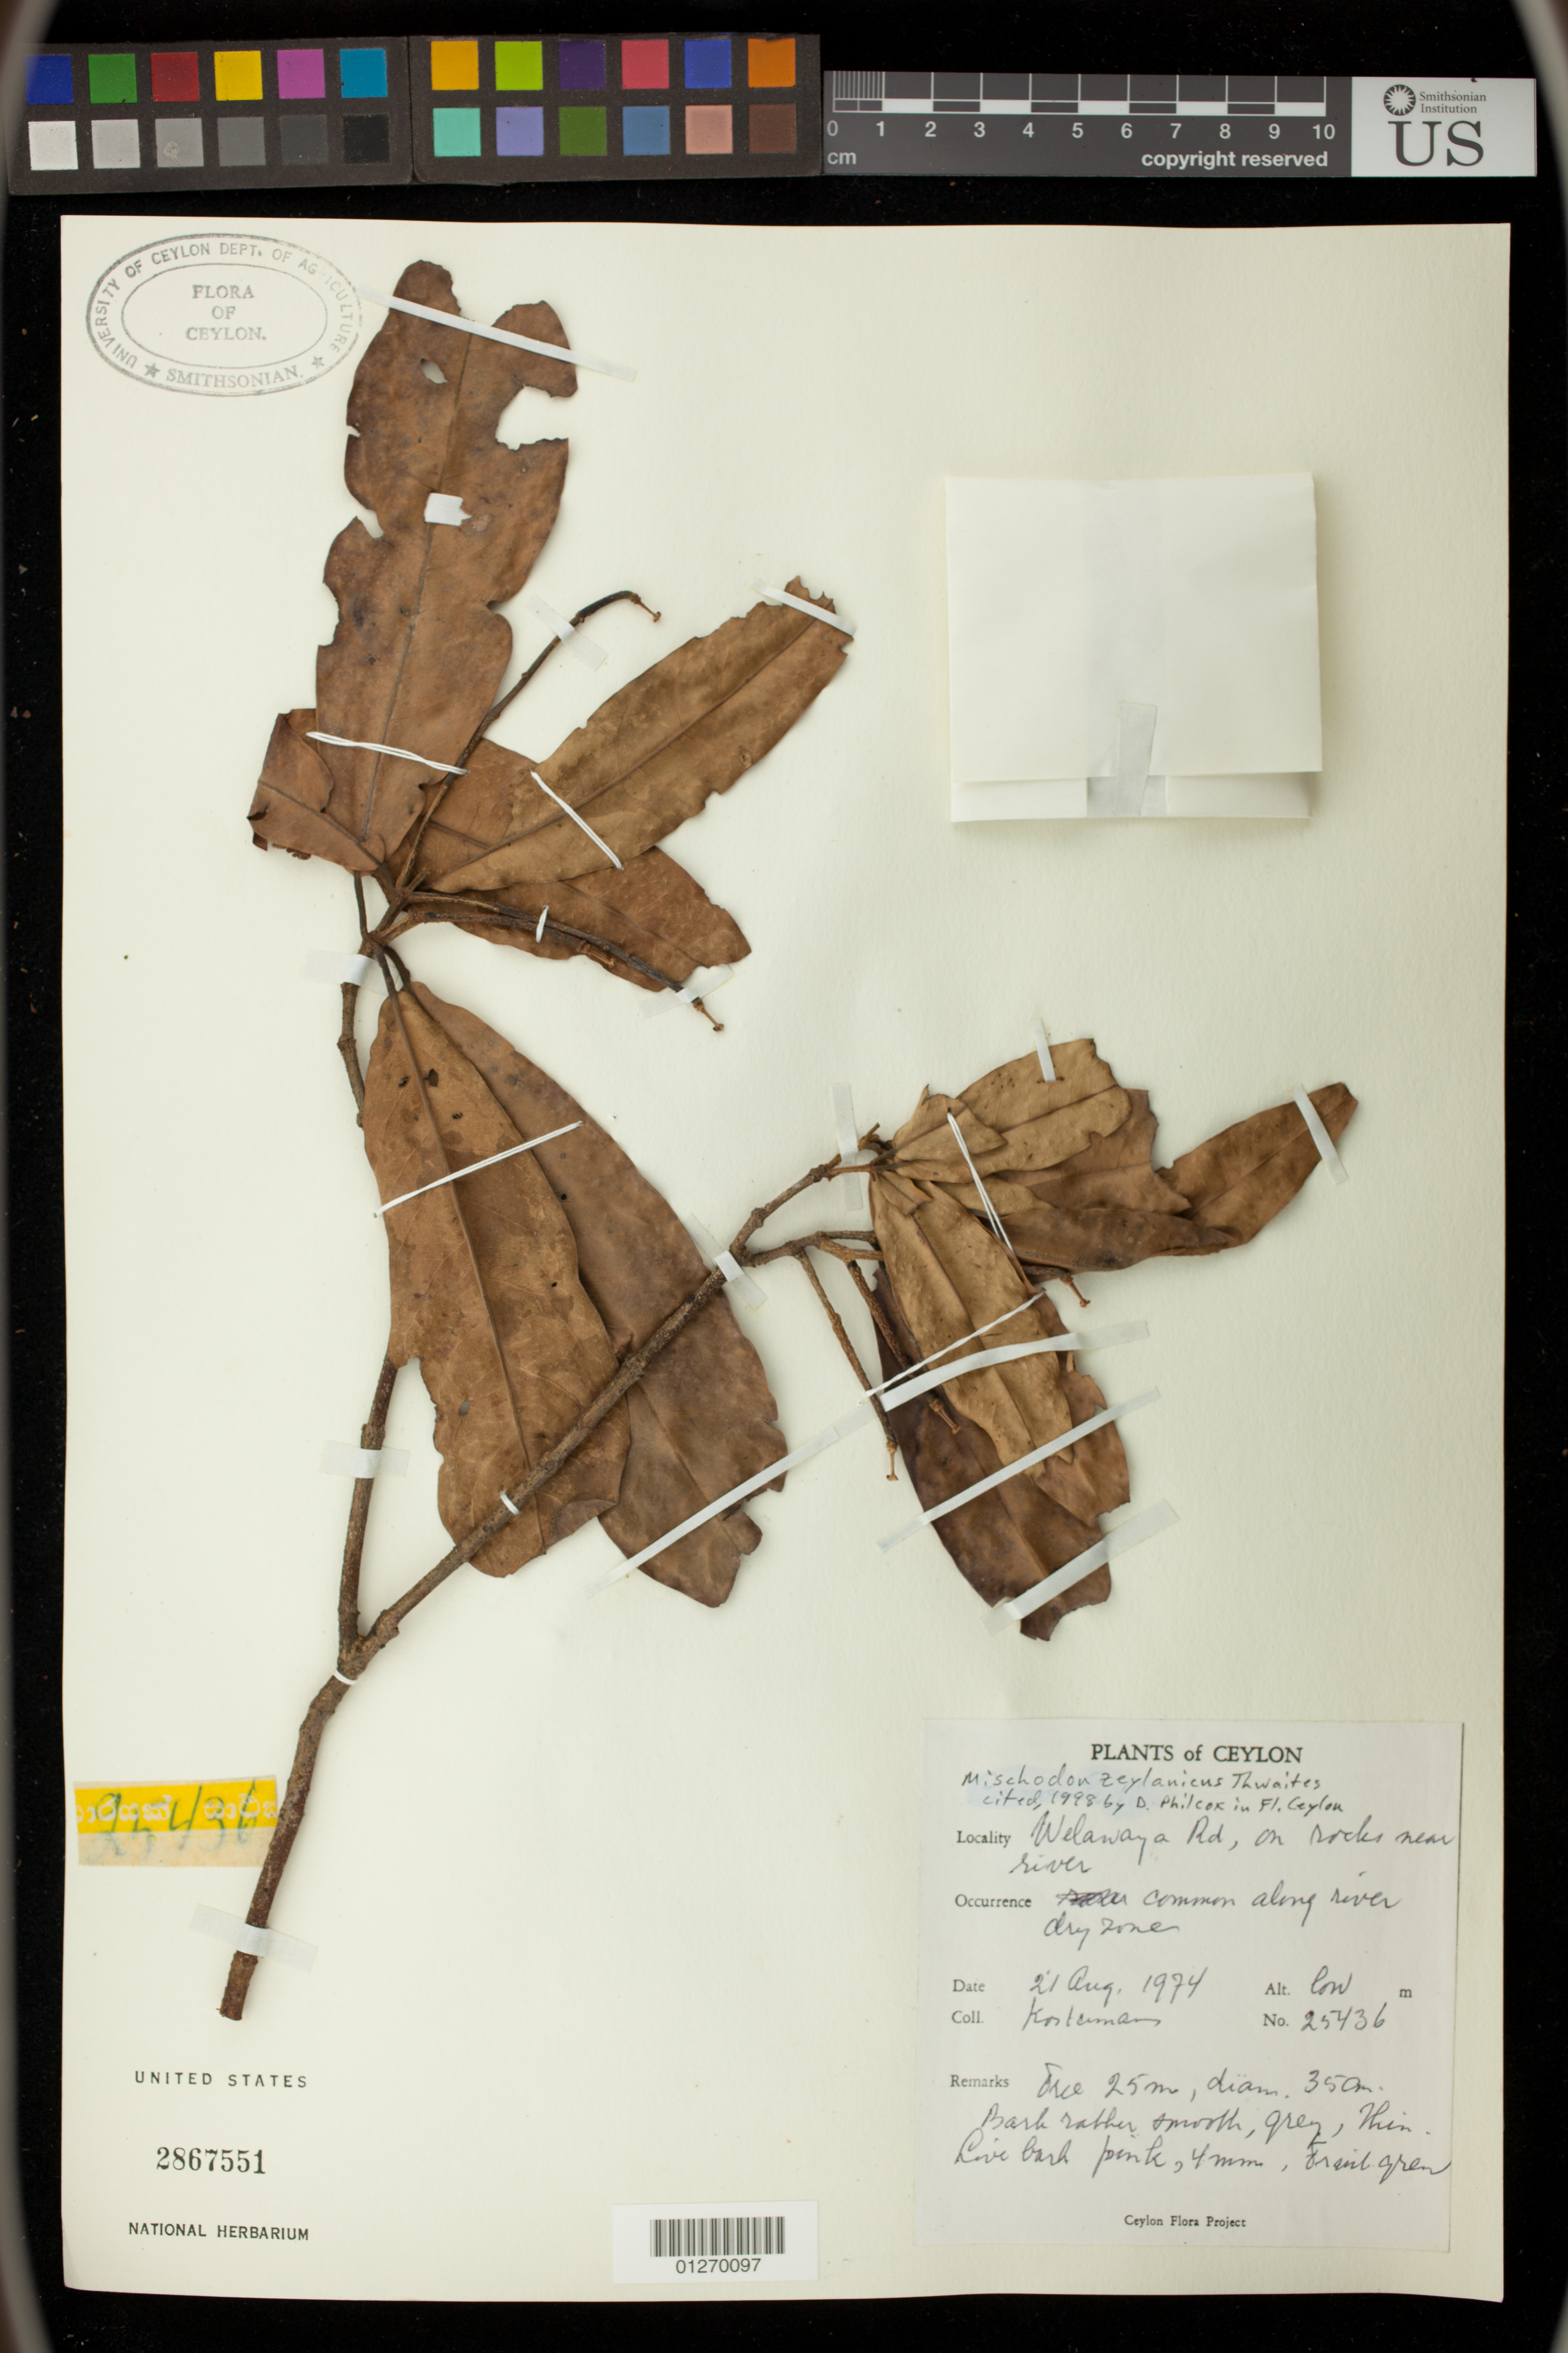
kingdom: Plantae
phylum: Tracheophyta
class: Magnoliopsida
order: Malpighiales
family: Picrodendraceae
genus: Mischodon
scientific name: Mischodon zeylanicus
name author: Thwaites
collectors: Korterman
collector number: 25436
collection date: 1974-08-21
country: Sri Lanka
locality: Welawaya Road, on rocks near river.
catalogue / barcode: US 2867551